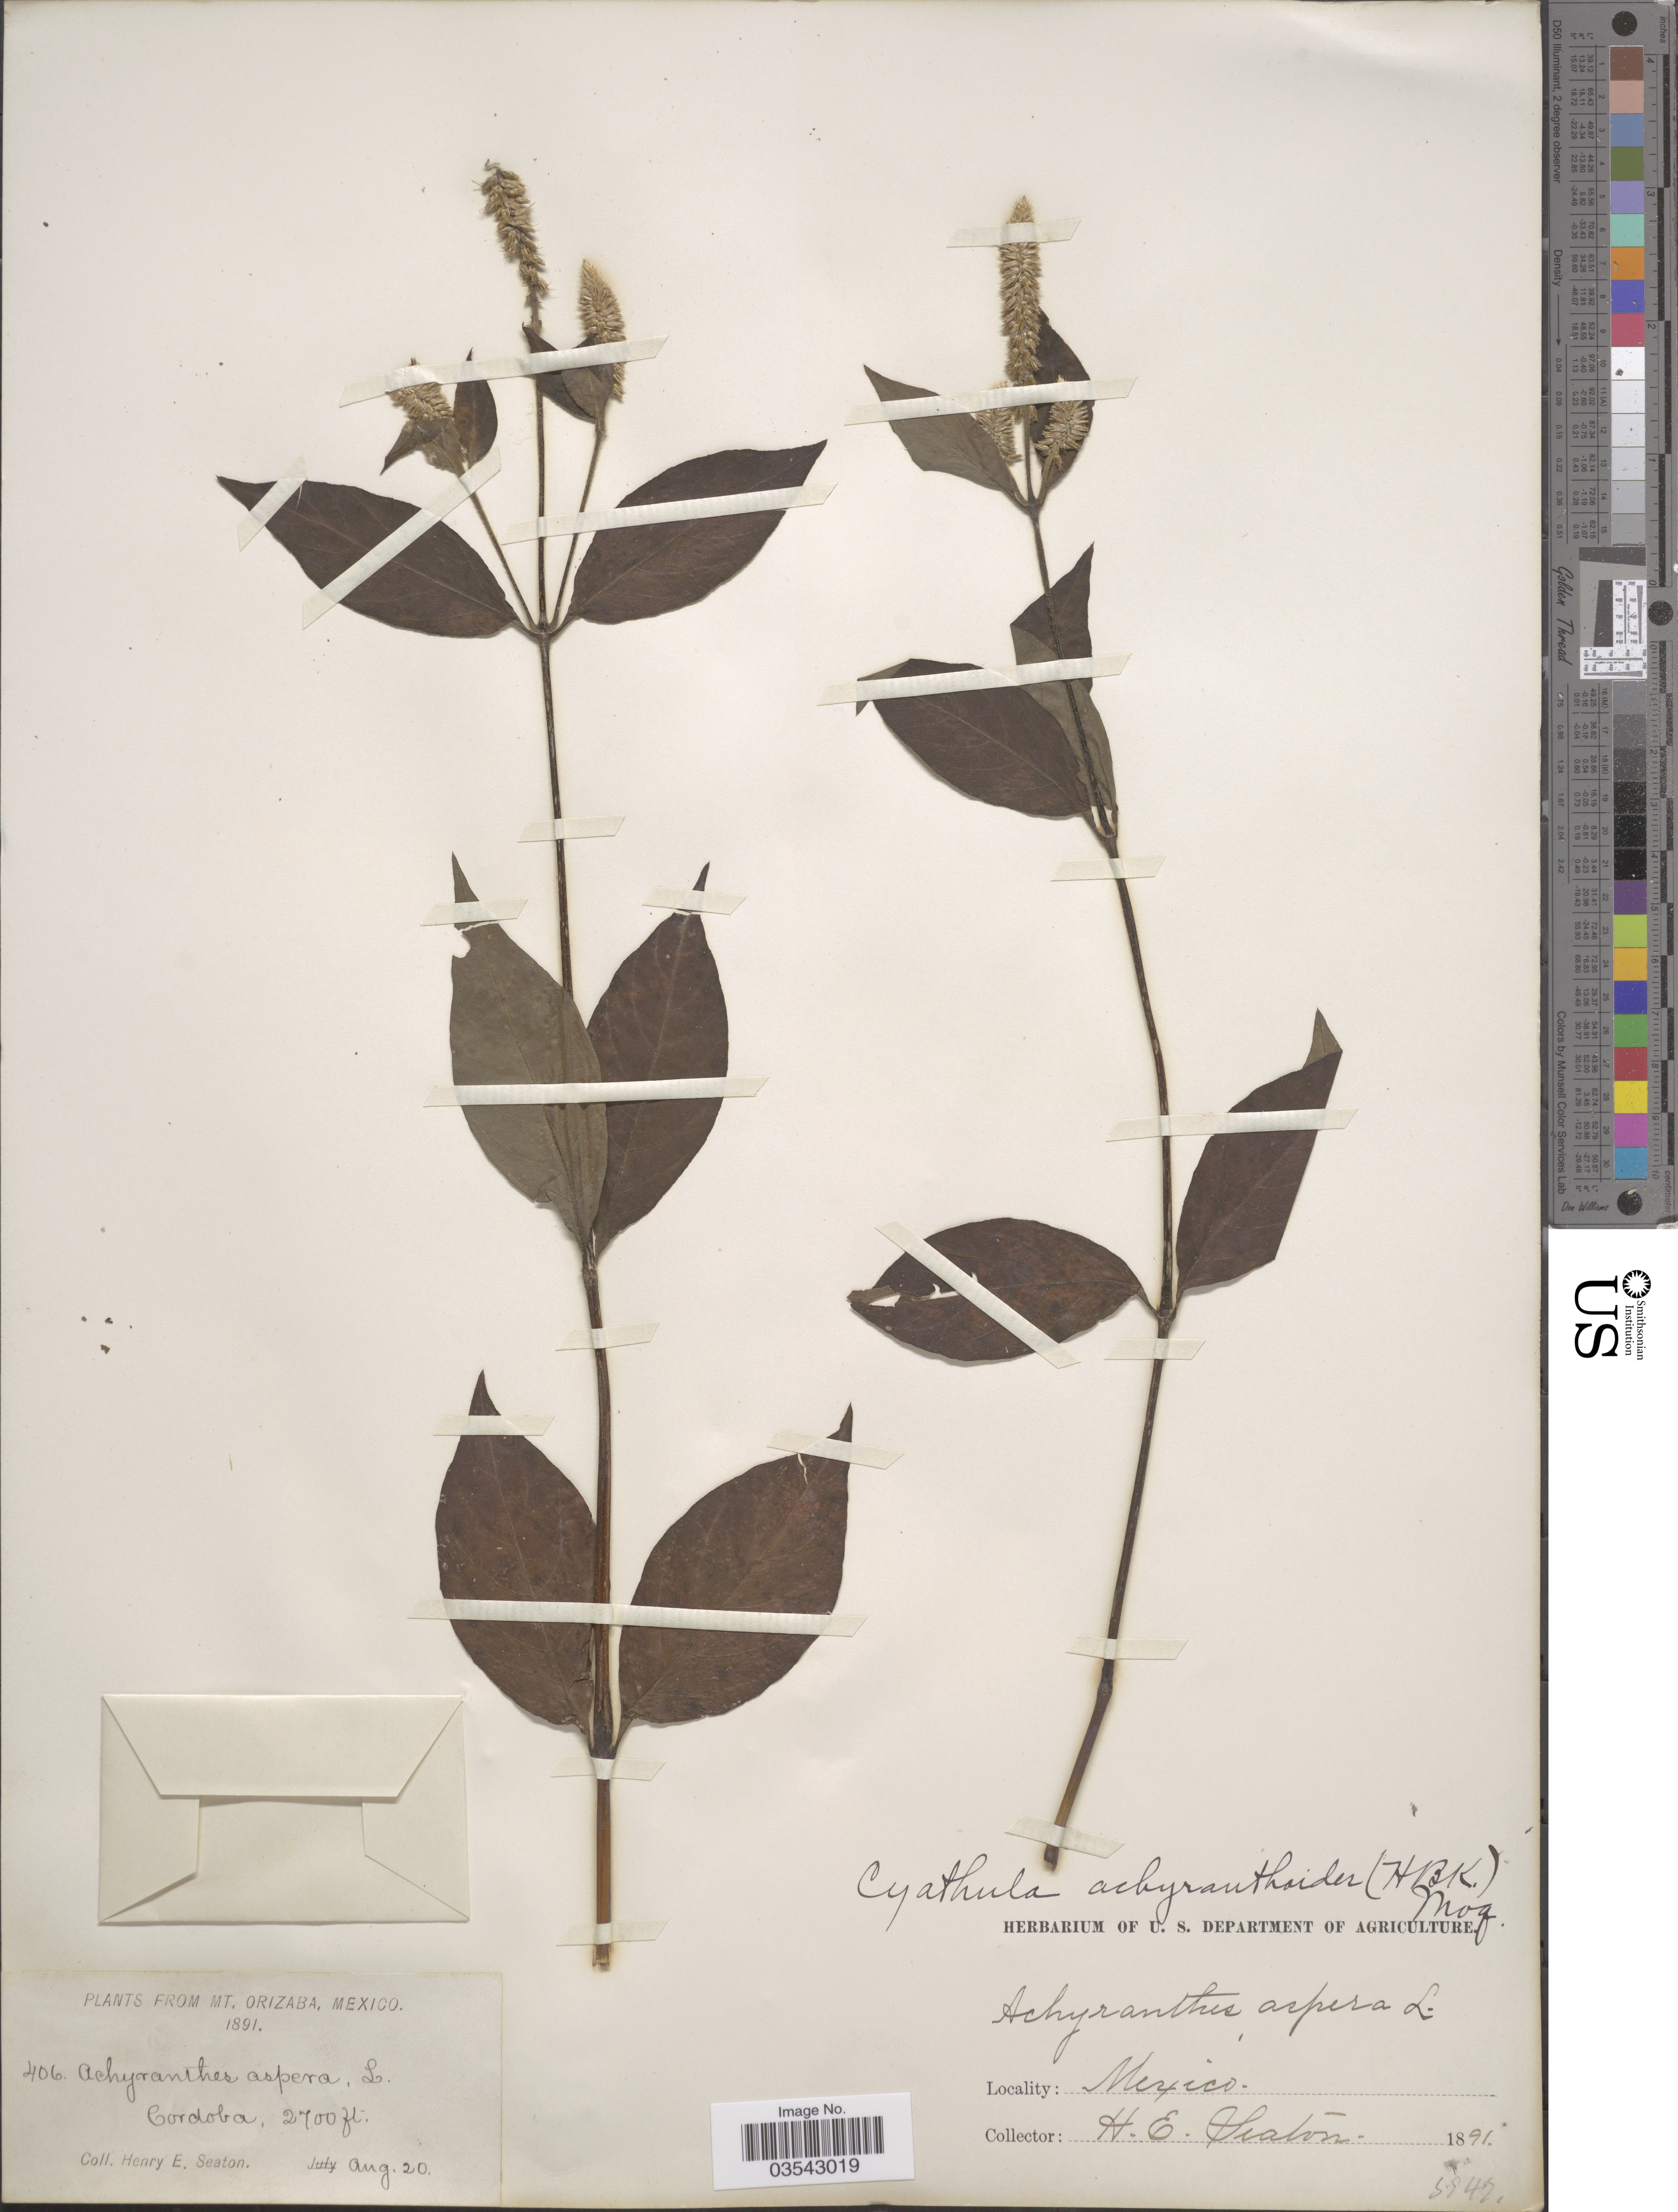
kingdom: Plantae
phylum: Tracheophyta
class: Magnoliopsida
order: Caryophyllales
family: Amaranthaceae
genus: Cyathula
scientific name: Cyathula achyranthoides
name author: (Kunth) Moq.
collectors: H. E. Seaton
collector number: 406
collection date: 1891-08-20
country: Mexico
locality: Mt. Orizaba. Cordoba.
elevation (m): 823